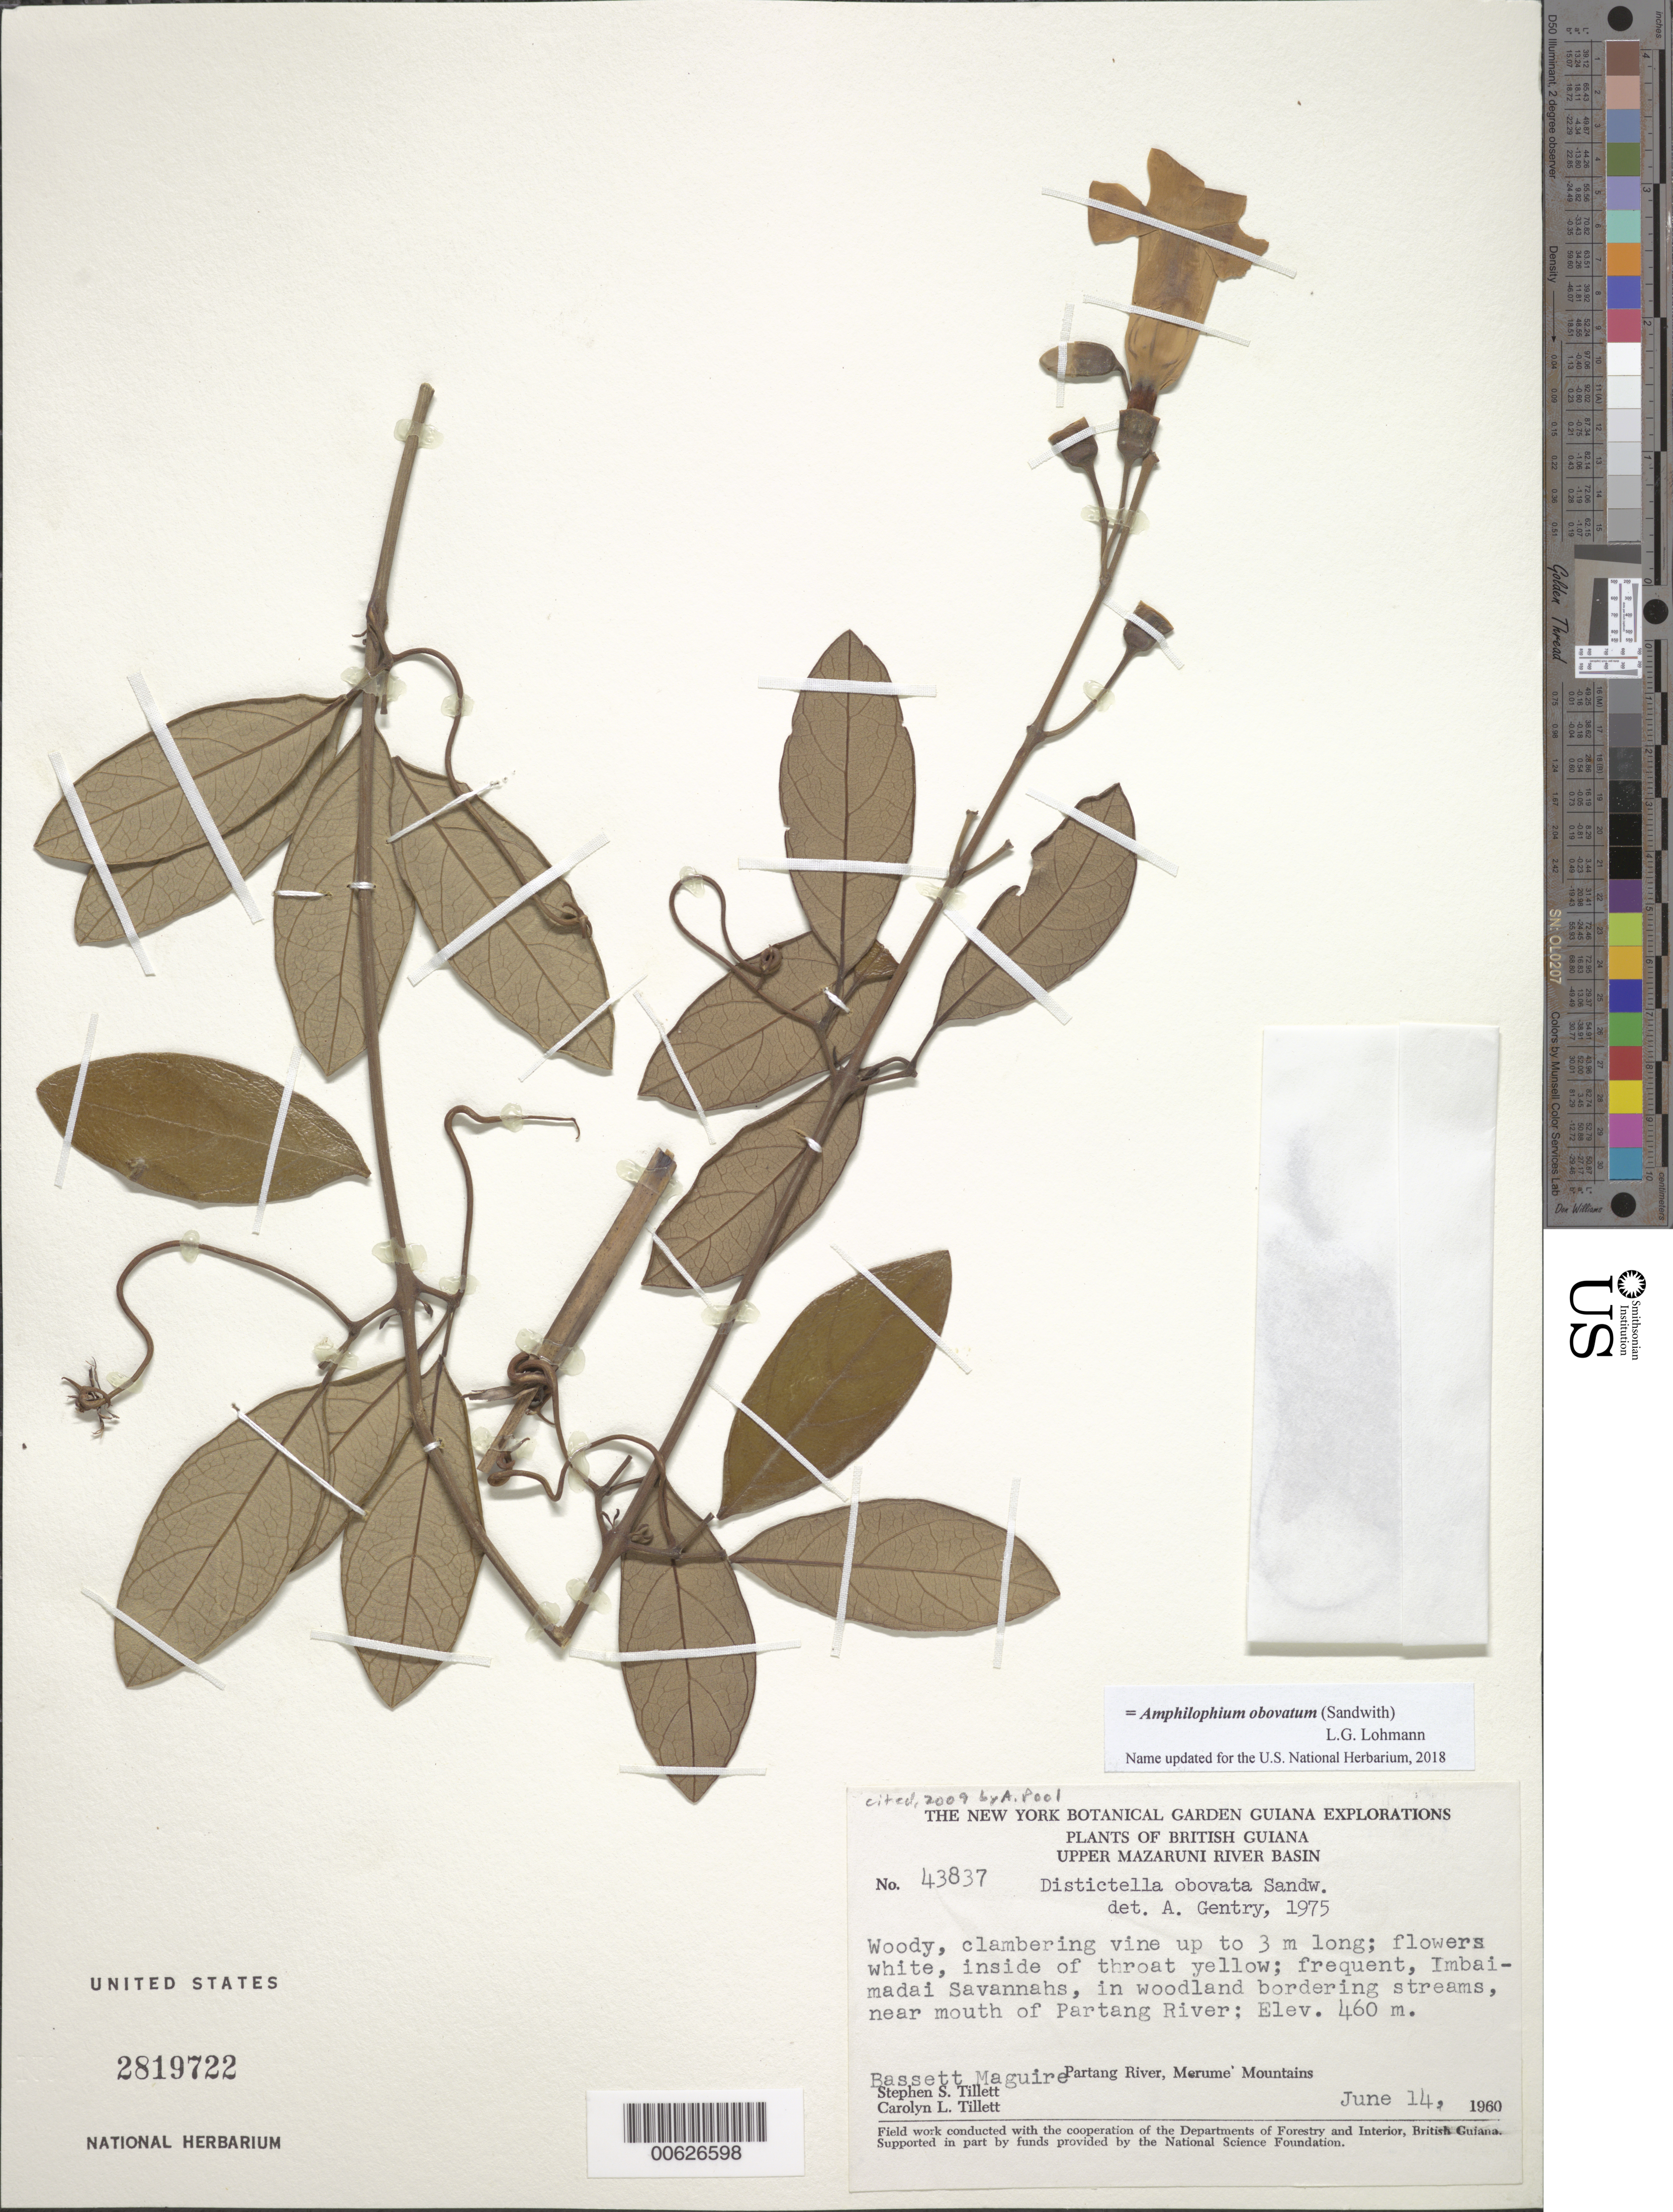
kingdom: Plantae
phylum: Tracheophyta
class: Magnoliopsida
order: Lamiales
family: Bignoniaceae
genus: Amphilophium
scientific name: Amphilophium obovatum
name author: (Sandwith) L.G. Lohmann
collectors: B. Maguire, S. S. Tillett & C. L. Tillett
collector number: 43837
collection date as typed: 14-Jun-60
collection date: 1960-06-14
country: Guyana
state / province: Cuyuni-Mazaruni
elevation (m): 460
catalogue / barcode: US 2819722